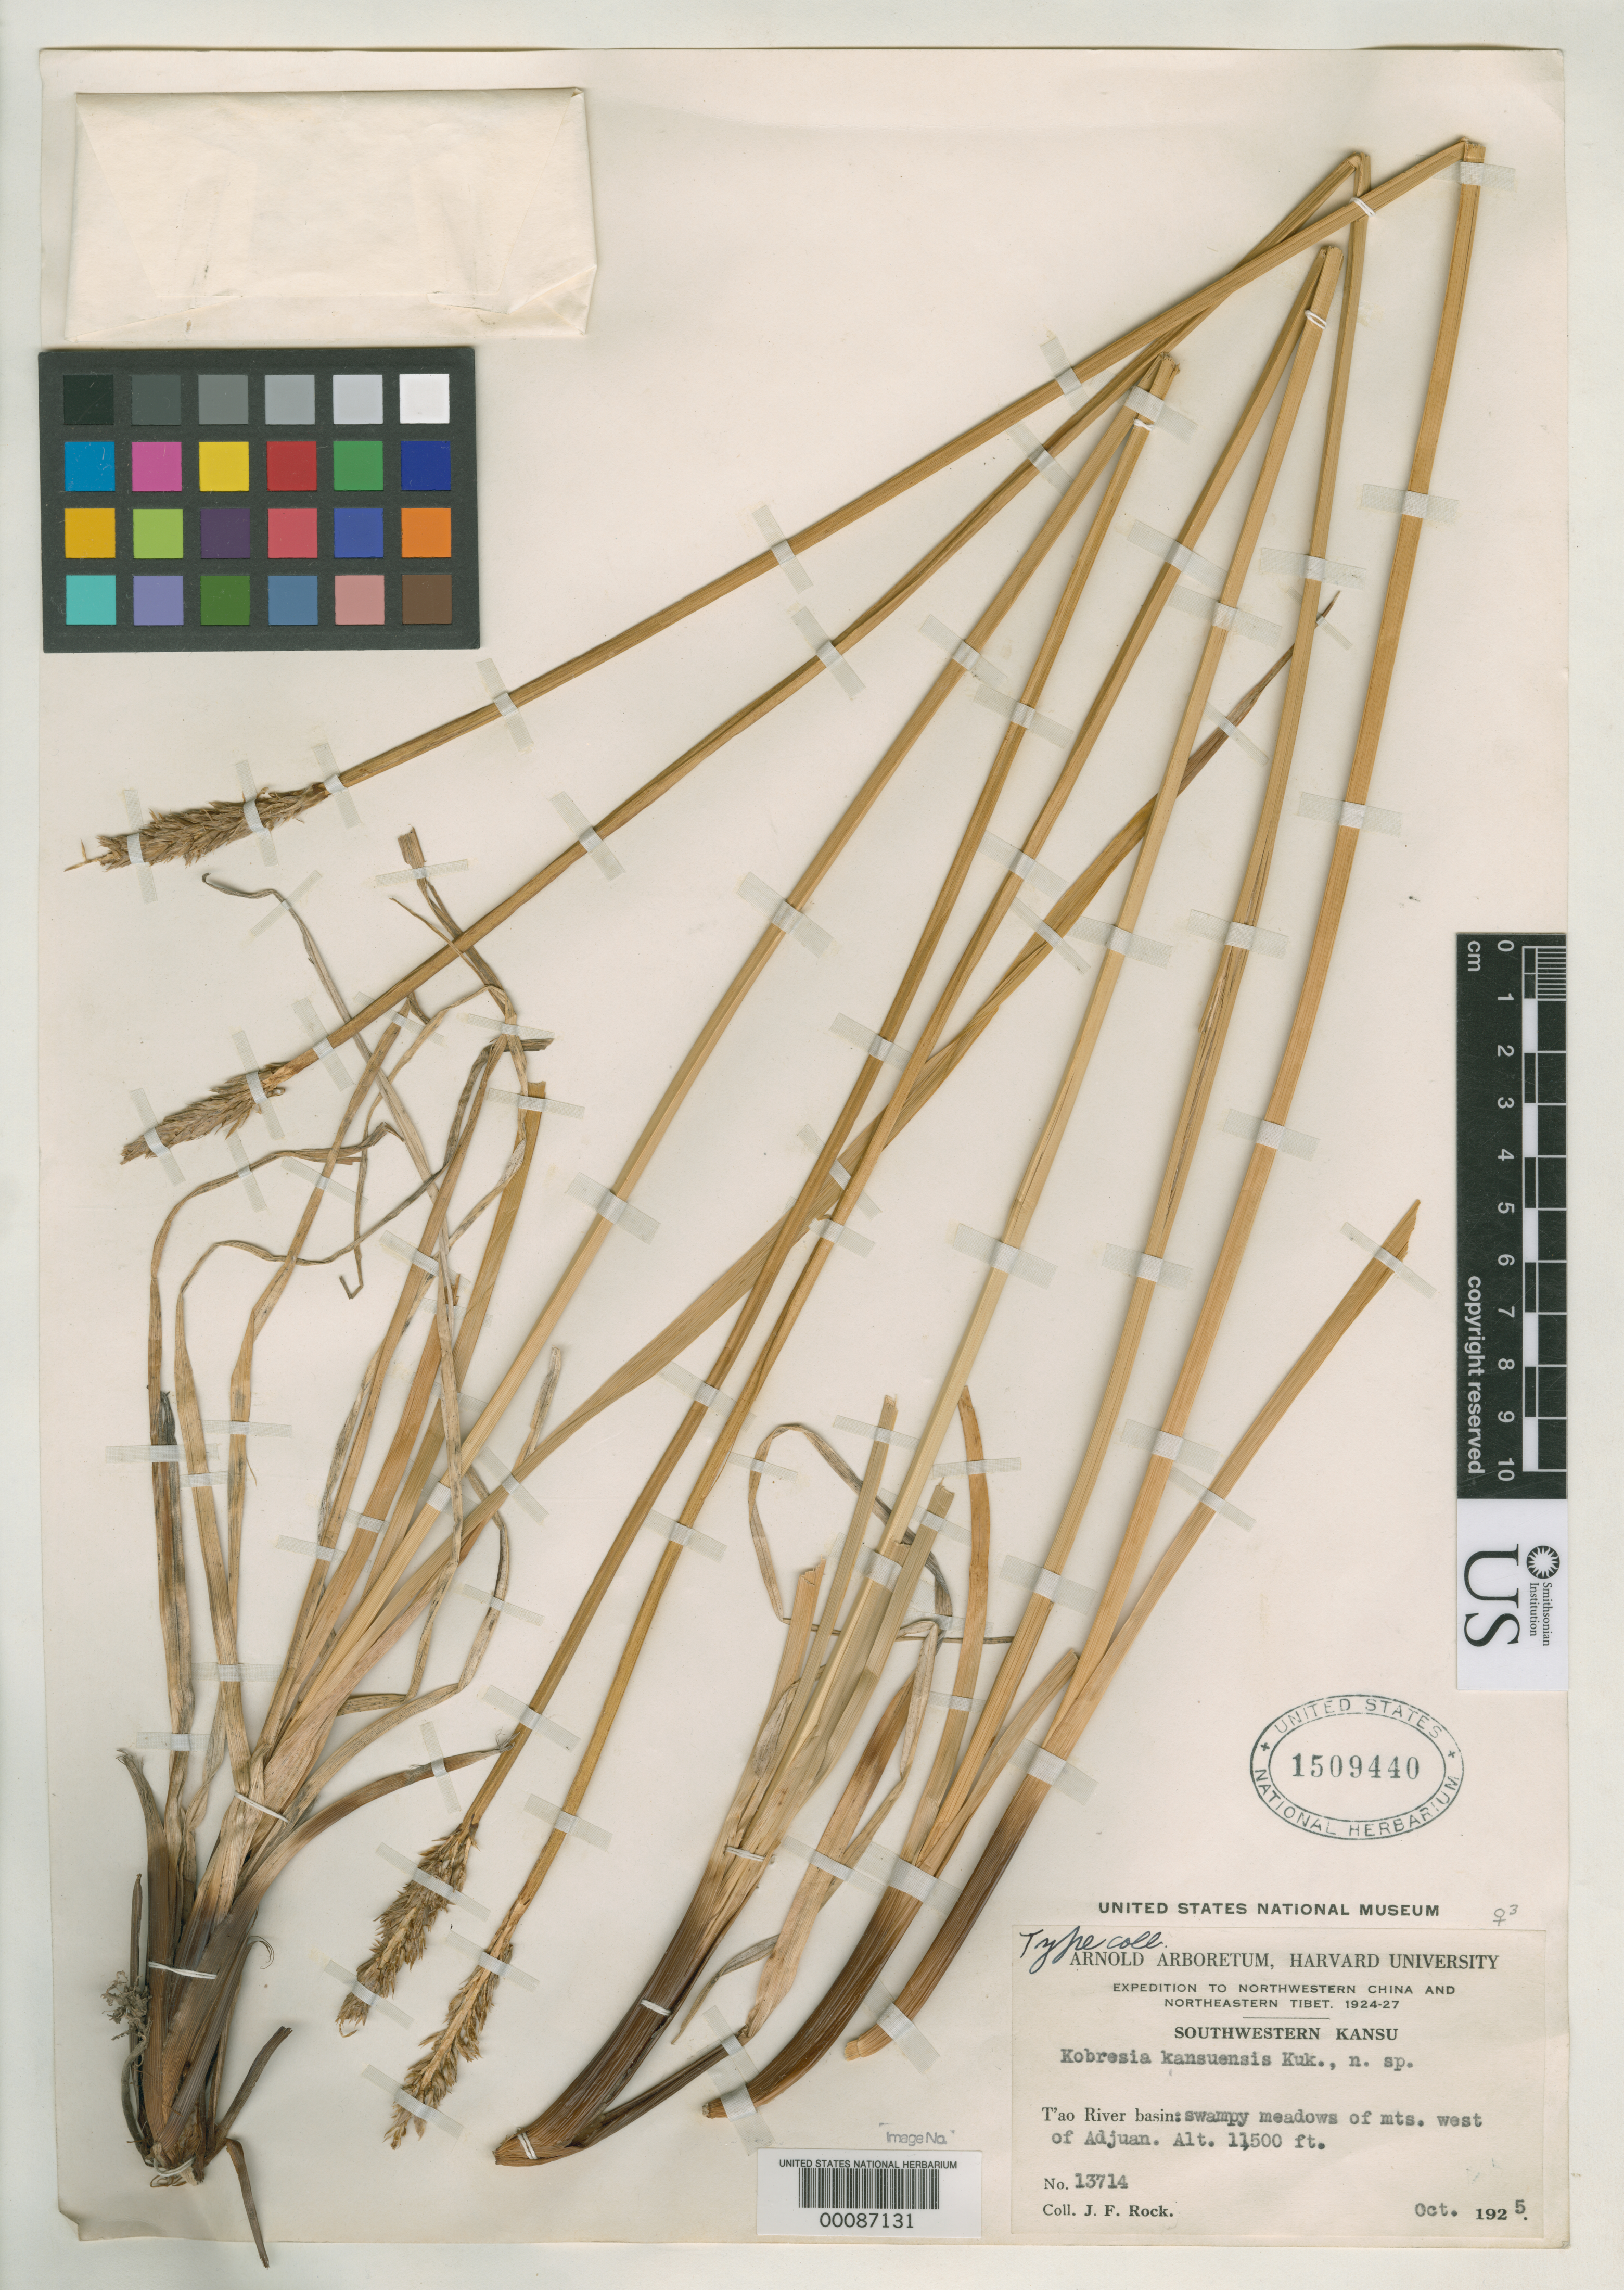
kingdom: Plantae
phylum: Tracheophyta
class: Liliopsida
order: Poales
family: Cyperaceae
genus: Kobresia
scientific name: Kobresia kansuensis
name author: Kük.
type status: Isotype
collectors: J. F. Rock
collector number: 13714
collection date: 1925-10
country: China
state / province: Gansu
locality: Southwestern Kansu. T'ao basin: swampy meadows of mts. west of Adjuan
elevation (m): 3505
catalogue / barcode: US 1509440